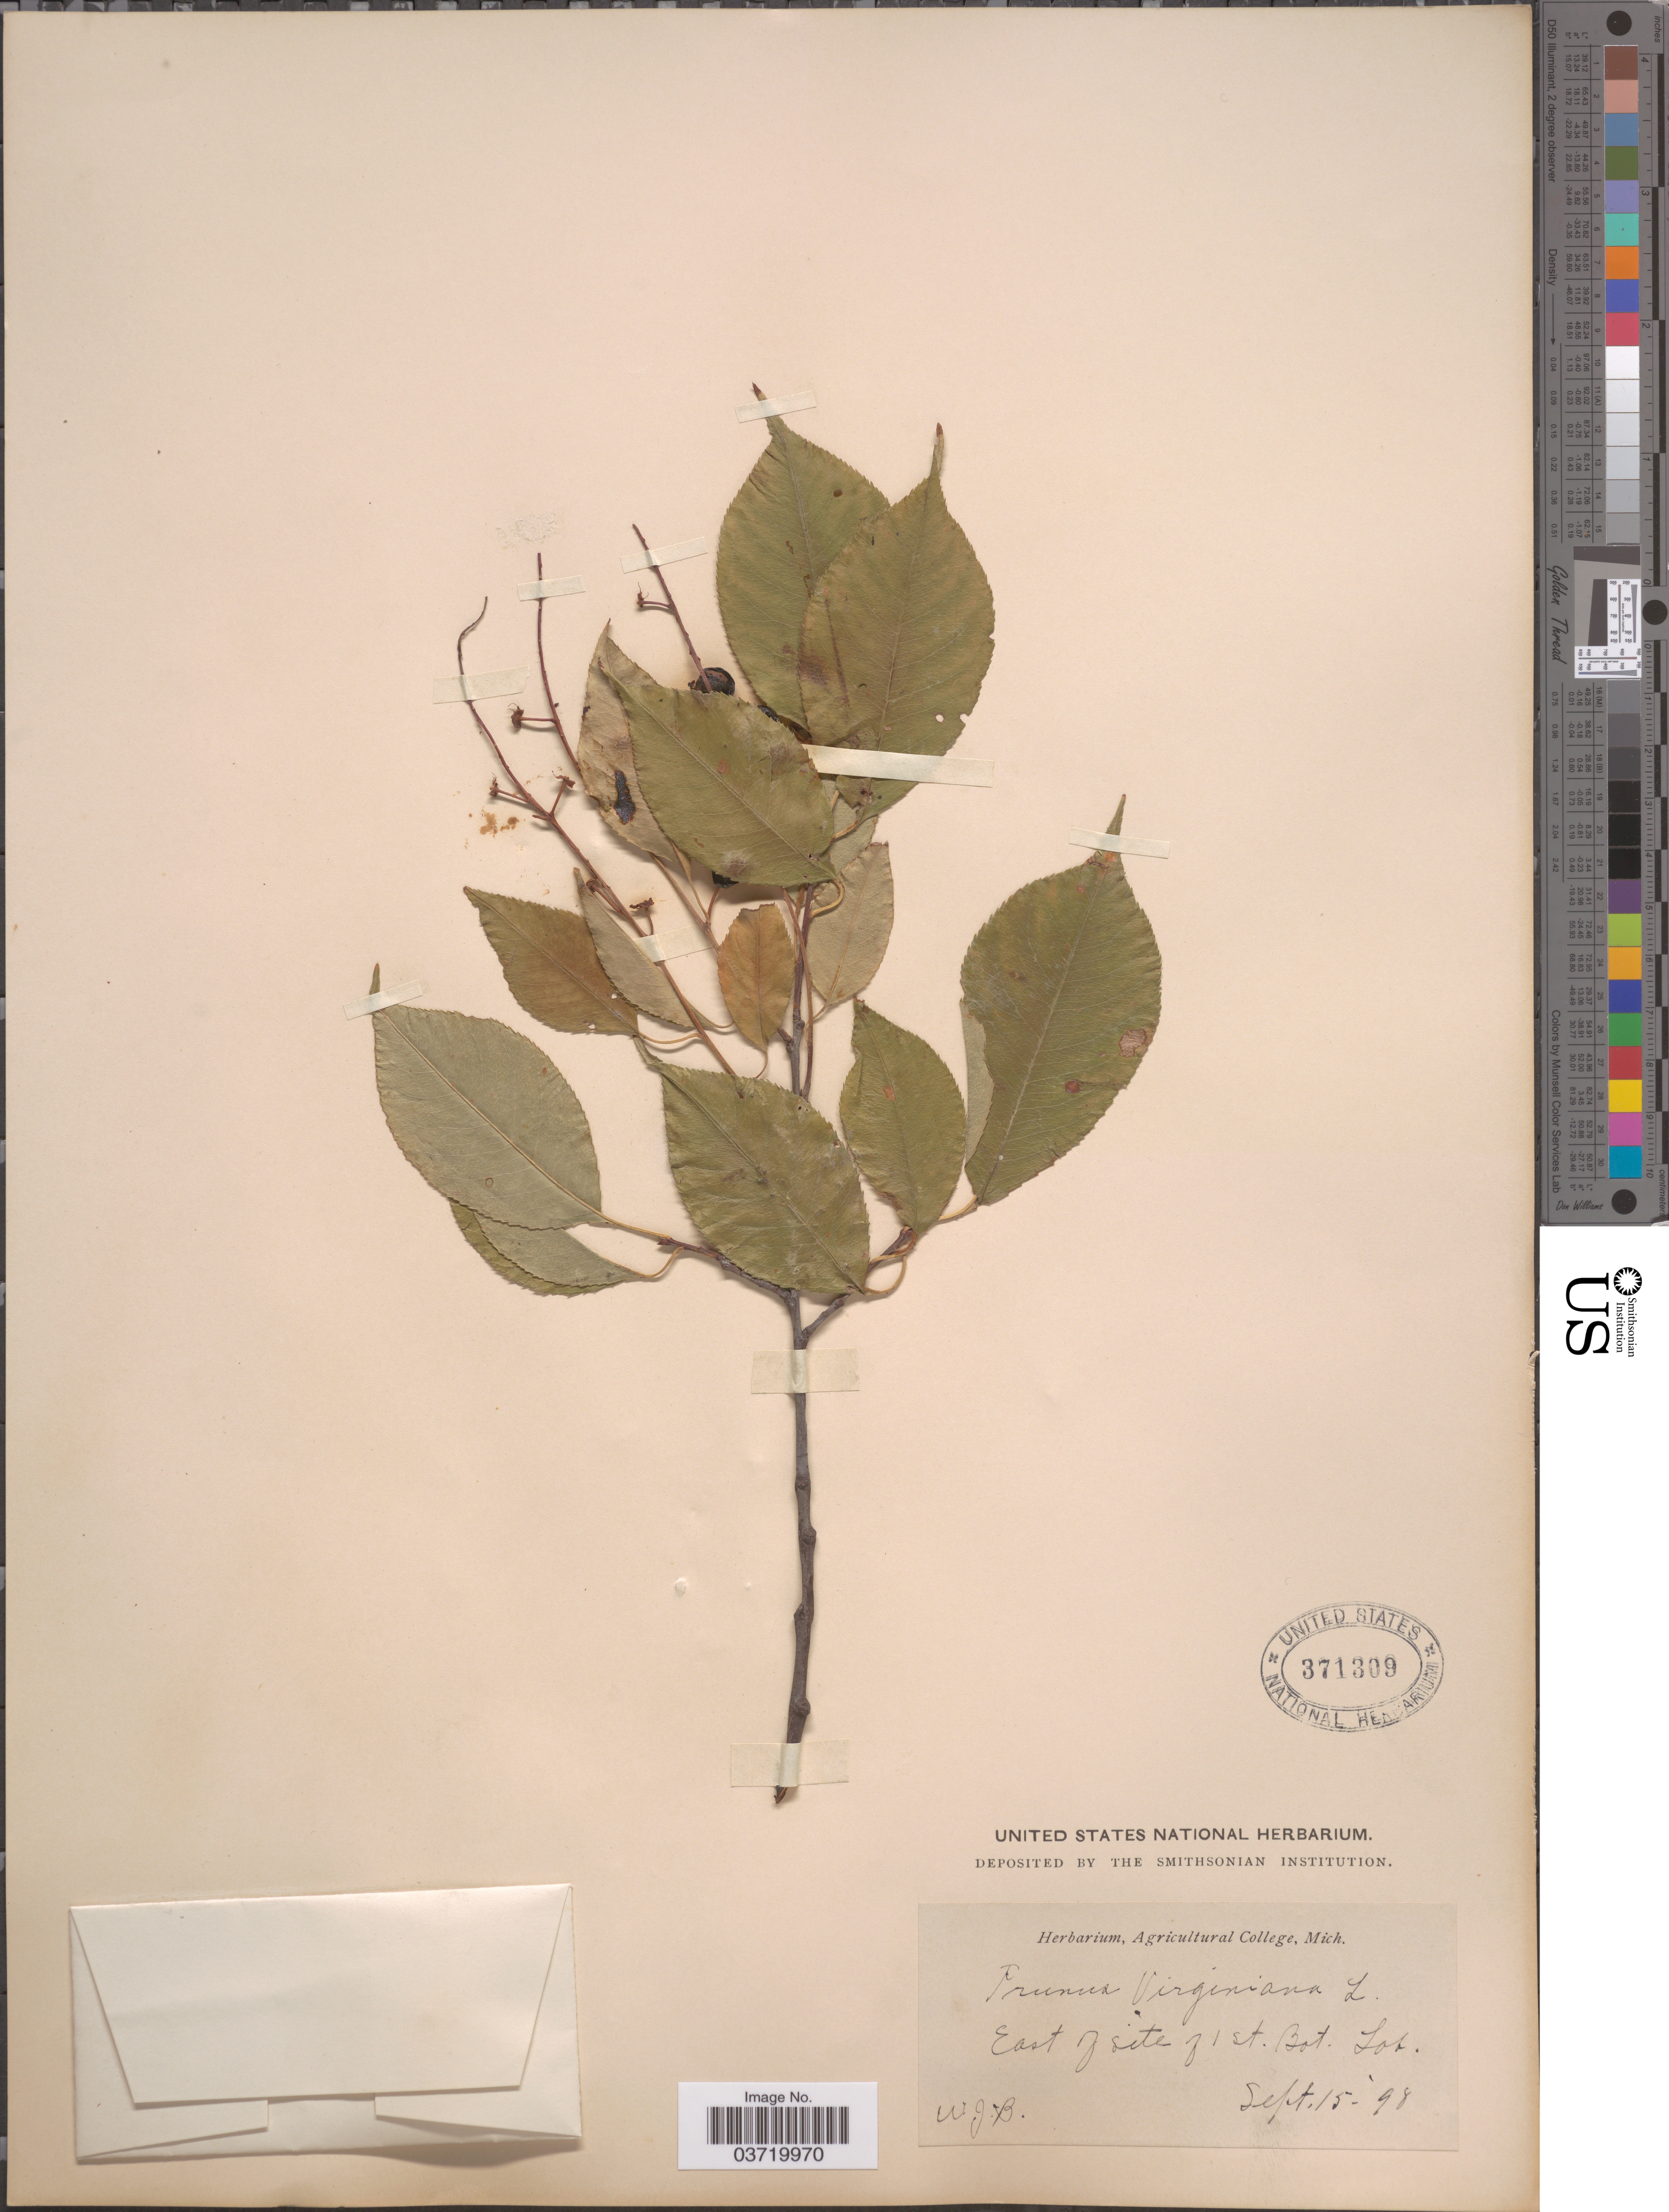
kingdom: Plantae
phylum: Tracheophyta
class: Magnoliopsida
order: Rosales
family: Rosaceae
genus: Prunus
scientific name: Prunus virginiana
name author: L.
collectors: W.J.B.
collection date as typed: Transcribed d/m/y: 15/9/98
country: United States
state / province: Michigan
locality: East of site of 1 st. Bot. Lot.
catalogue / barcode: US 371309